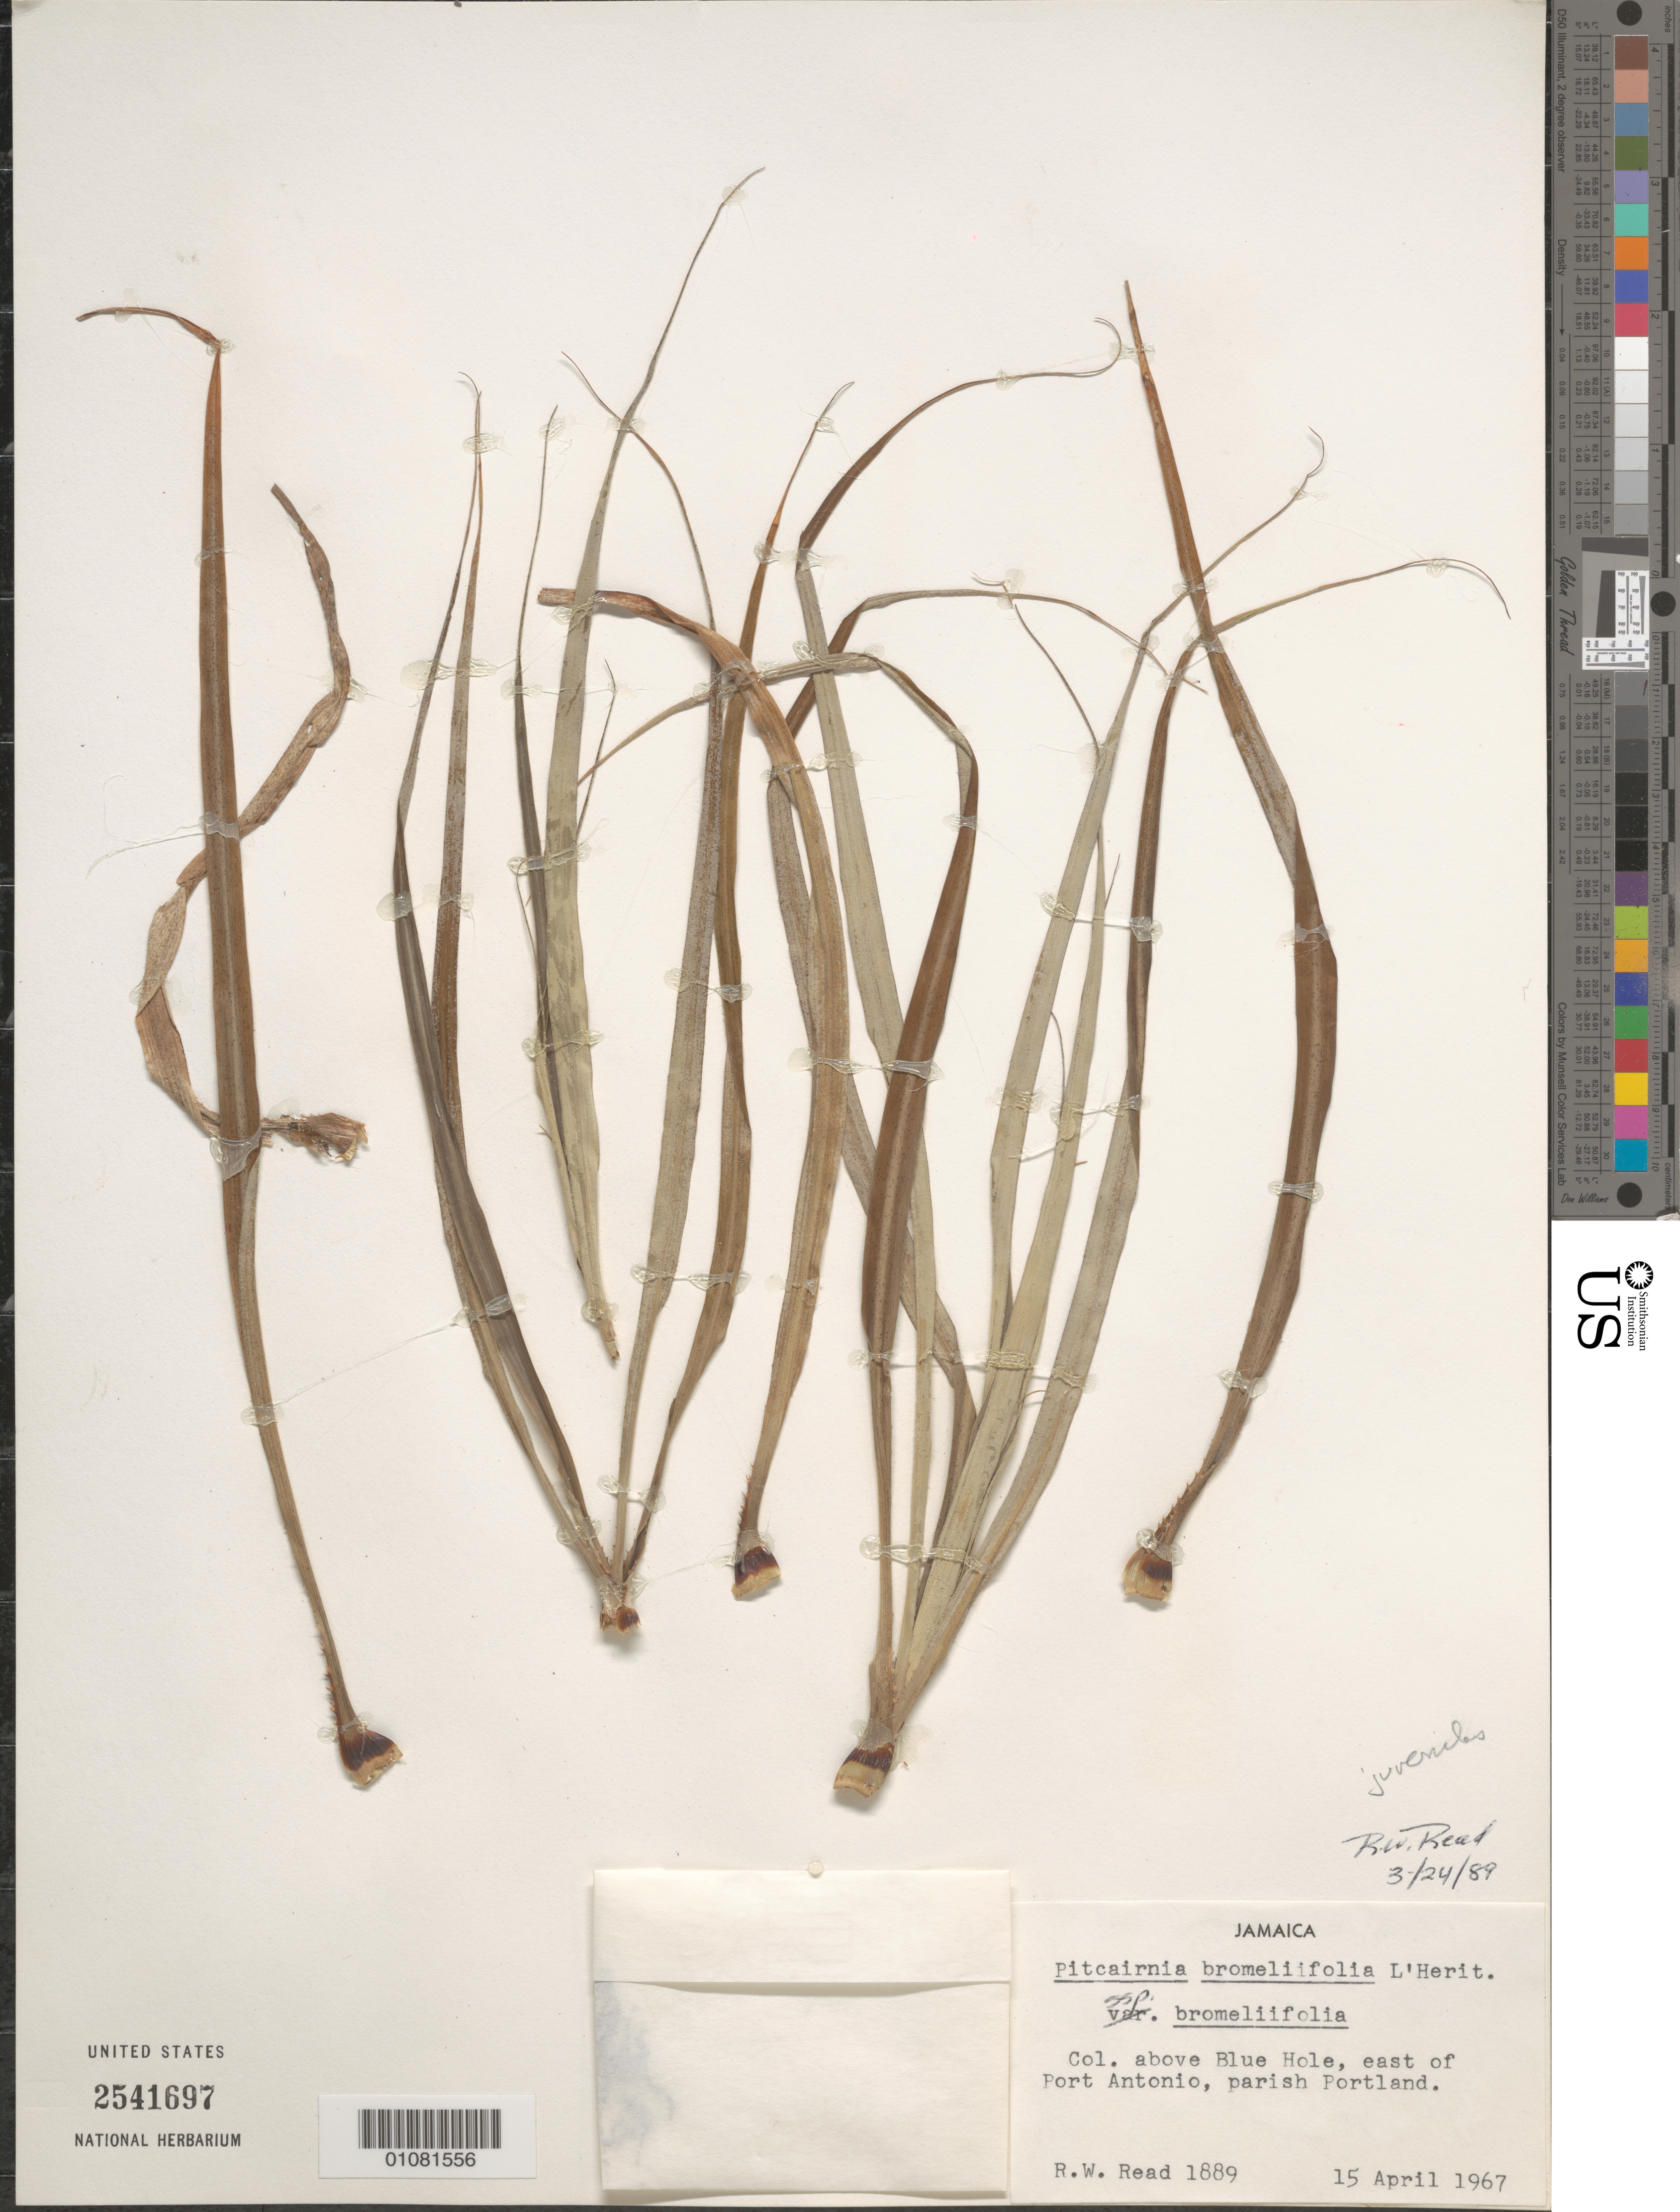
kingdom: Plantae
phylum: Tracheophyta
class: Liliopsida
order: Poales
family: Bromeliaceae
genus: Pitcairnia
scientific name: Pitcairnia bromeliifolia var. bromeliifolia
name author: L'Hér.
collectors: R. W. Read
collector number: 1889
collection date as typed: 15 Apr 1967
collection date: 1967-04-15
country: Jamaica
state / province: Portland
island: Jamaica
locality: Above Blue Hole, E of Port Antonio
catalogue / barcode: US 2541697